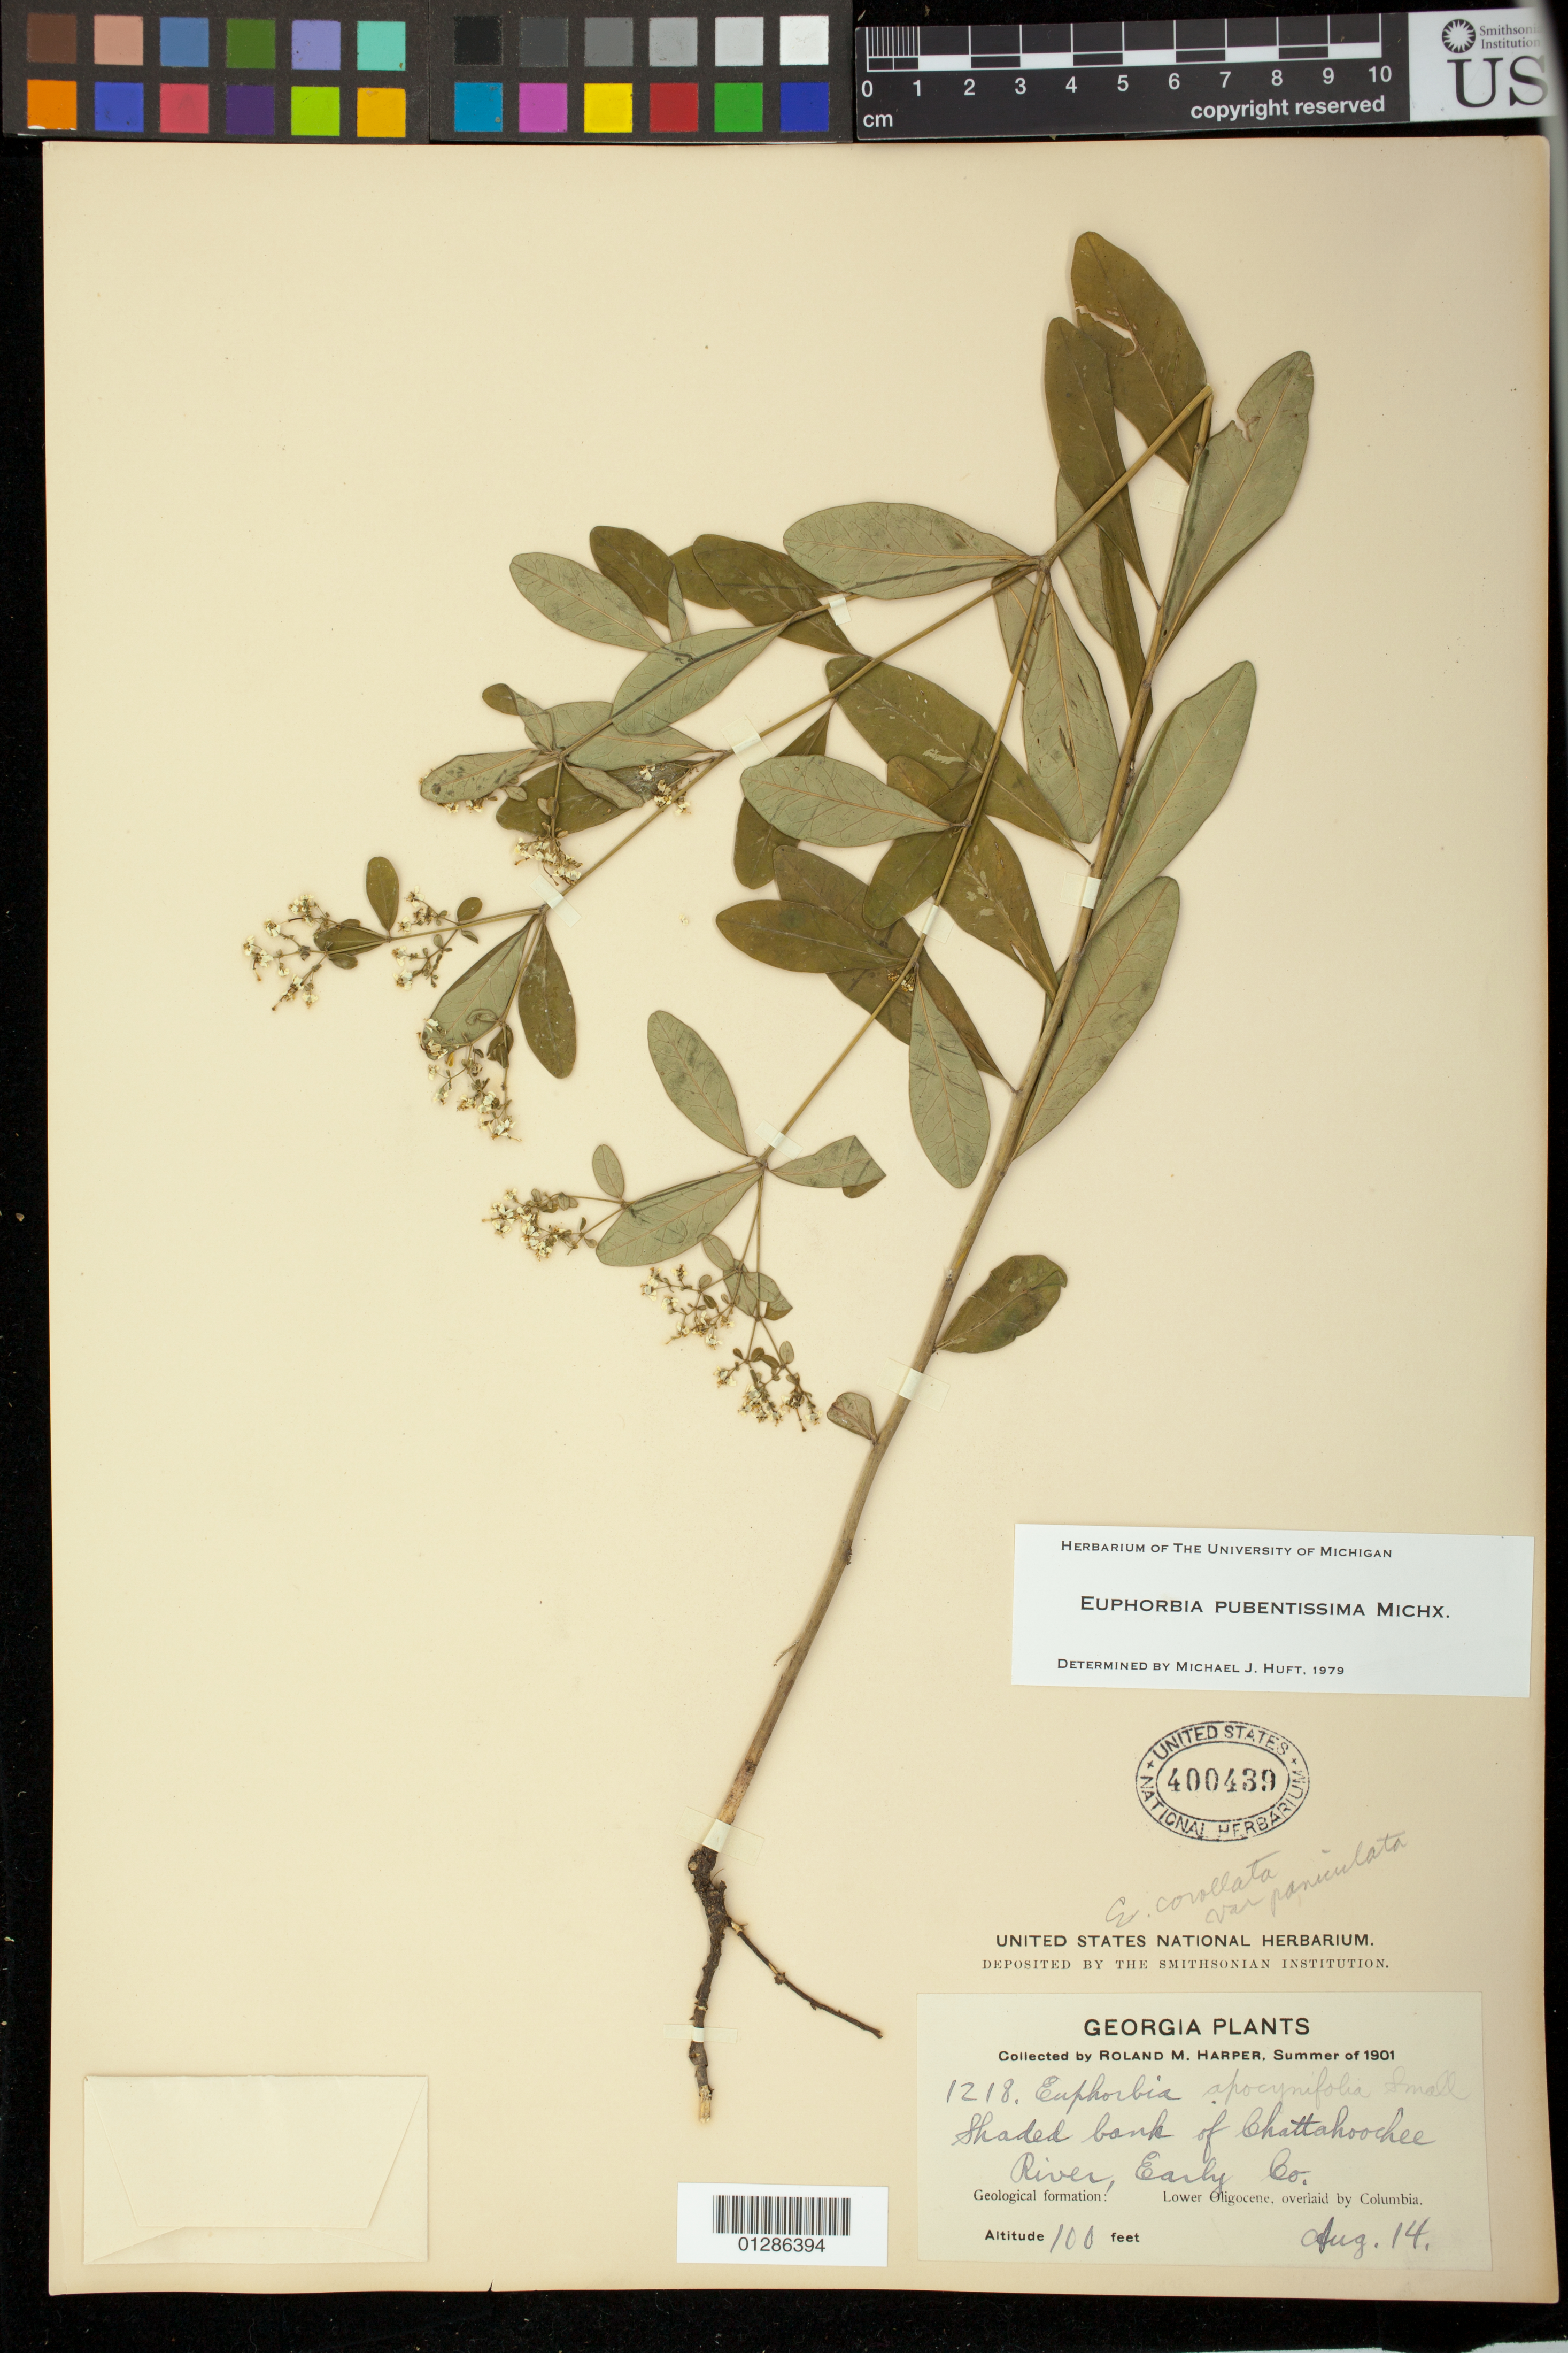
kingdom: Plantae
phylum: Tracheophyta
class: Magnoliopsida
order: Malpighiales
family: Euphorbiaceae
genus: Euphorbia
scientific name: Euphorbia pubentissima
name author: Michx.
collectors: R. M. Harper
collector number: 1218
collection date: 1901-08-14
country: United States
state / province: Georgia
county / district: Early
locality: bank of Chattahoochee River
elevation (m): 30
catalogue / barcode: US 400439